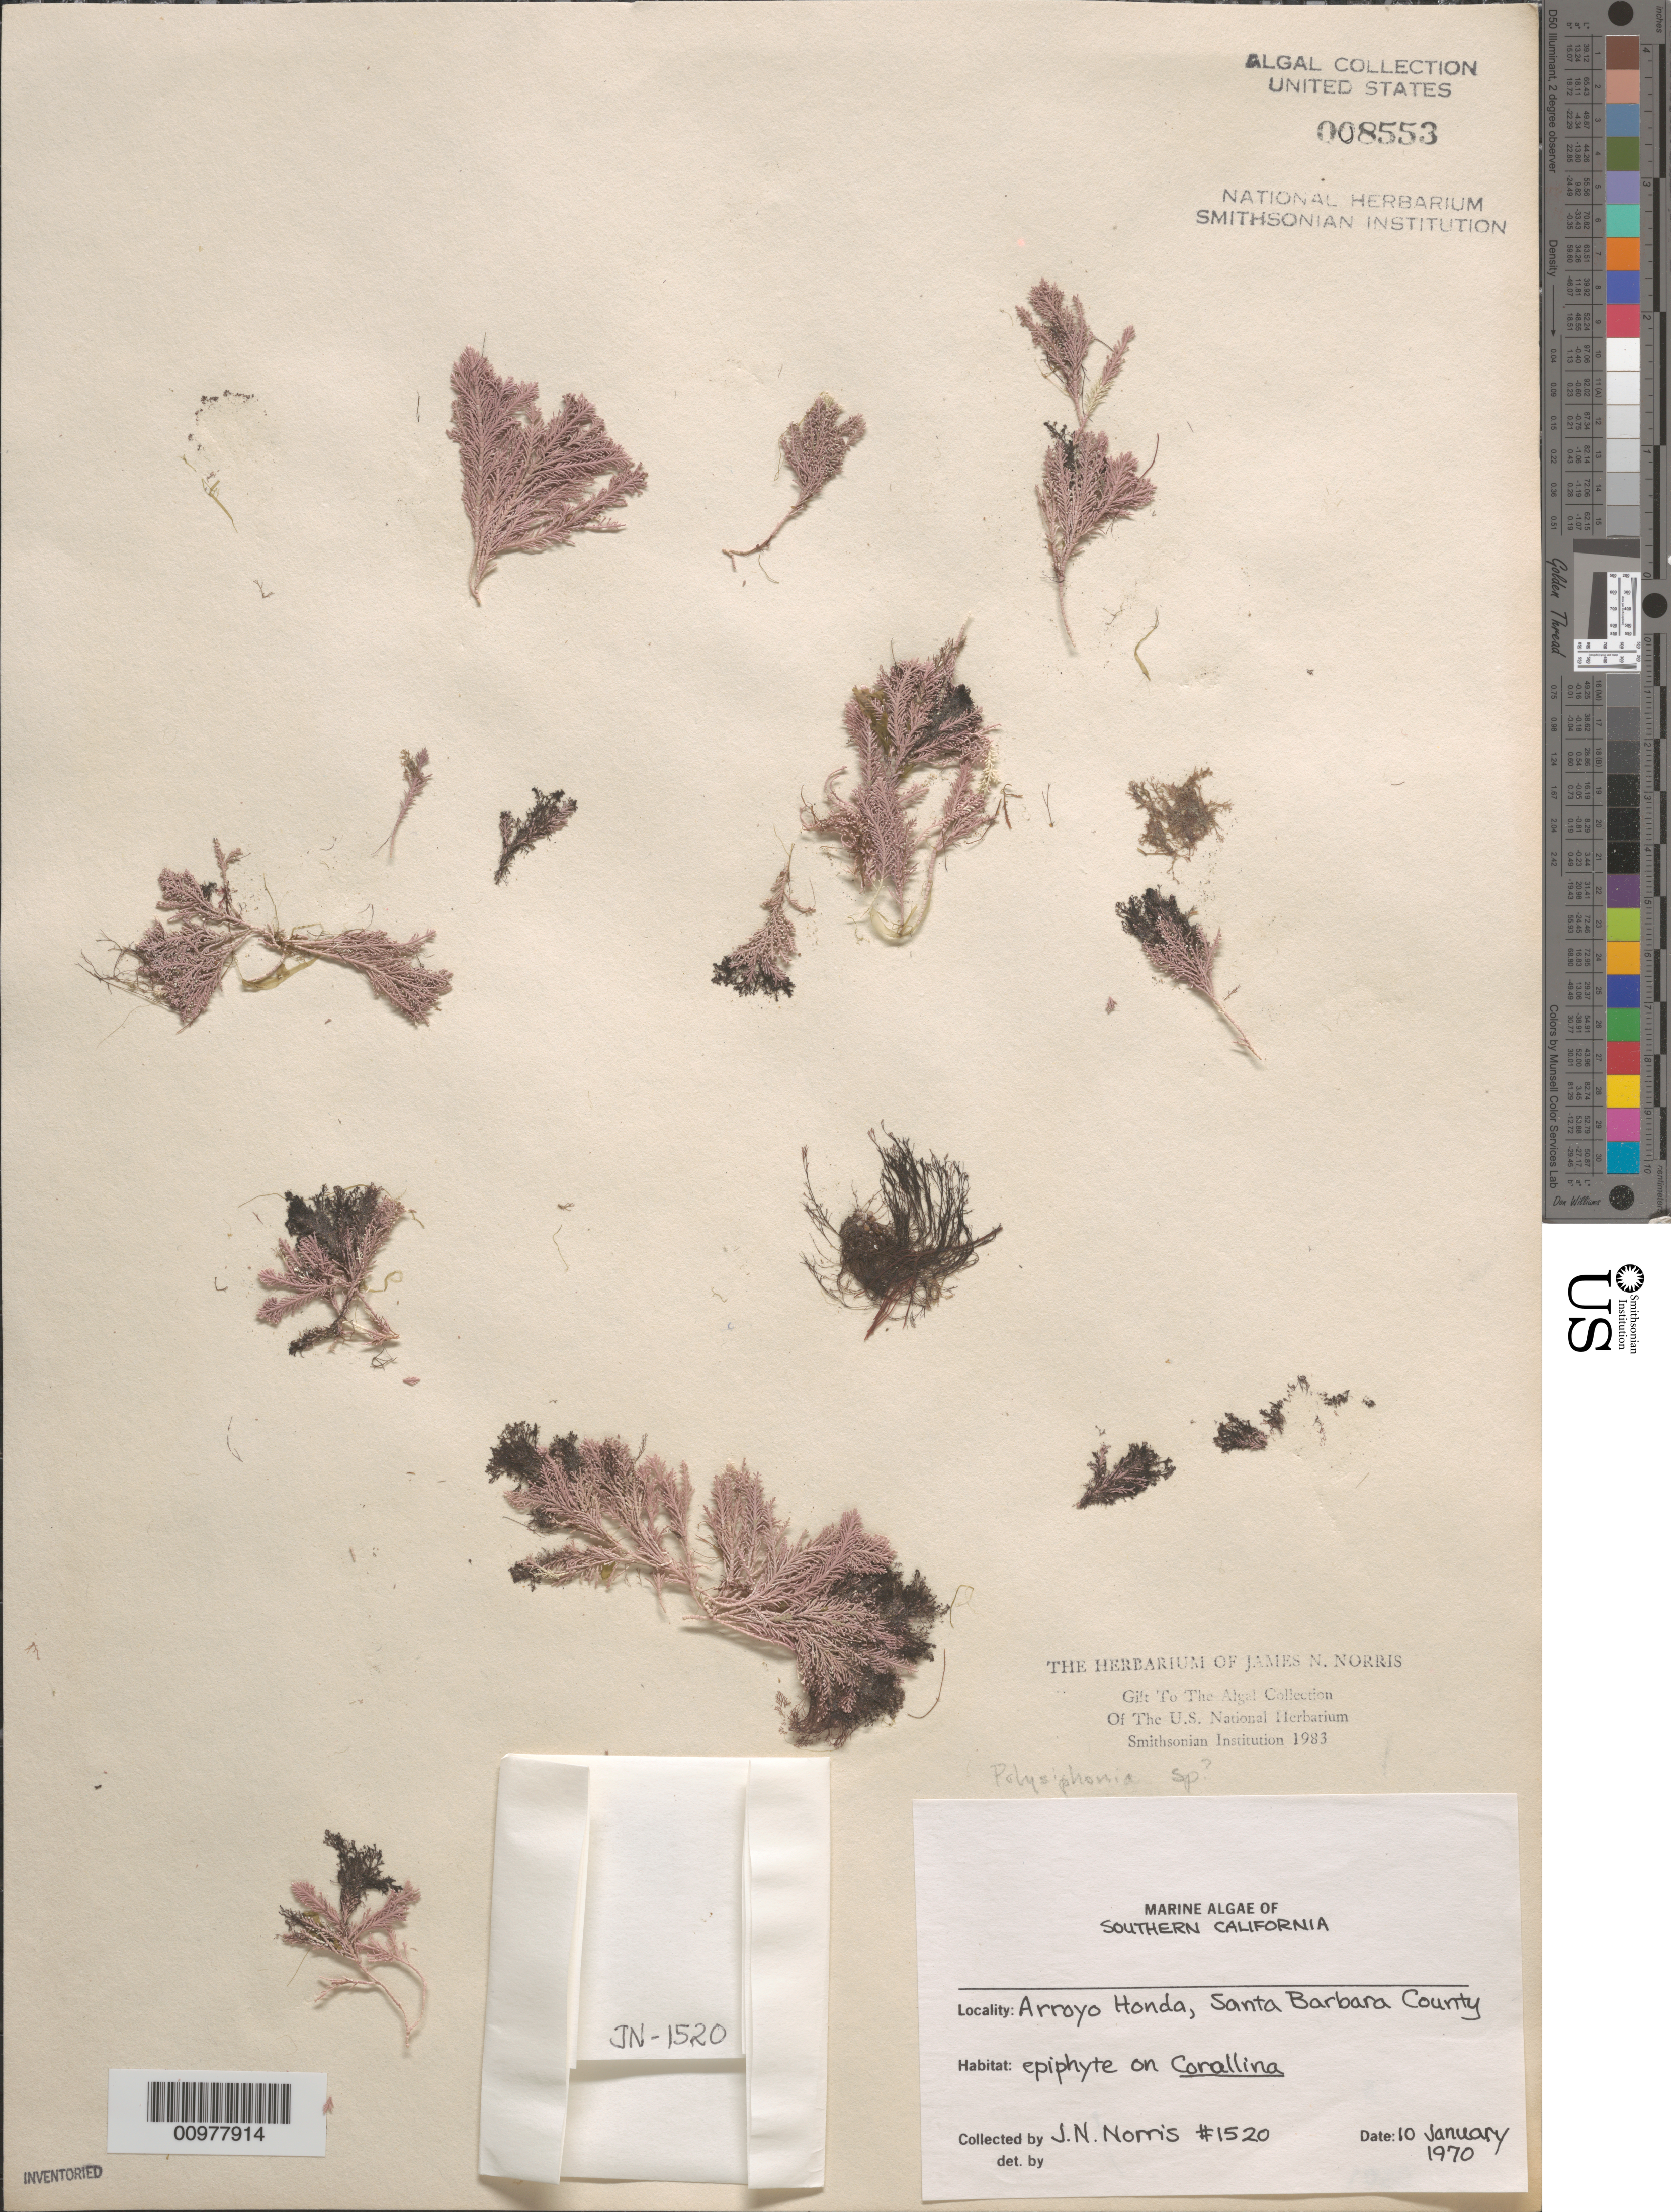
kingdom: Plantae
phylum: Rhodophyta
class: Florideophyceae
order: Ceramiales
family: Rhodomelaceae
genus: Polysiphonia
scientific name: Polysiphonia sp.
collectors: J. N. Norris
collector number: JN-1520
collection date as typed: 10 Jan 1970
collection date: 1970-01-10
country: United States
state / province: California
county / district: Santa Barbara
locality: Arroyo Honda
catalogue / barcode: US 8553